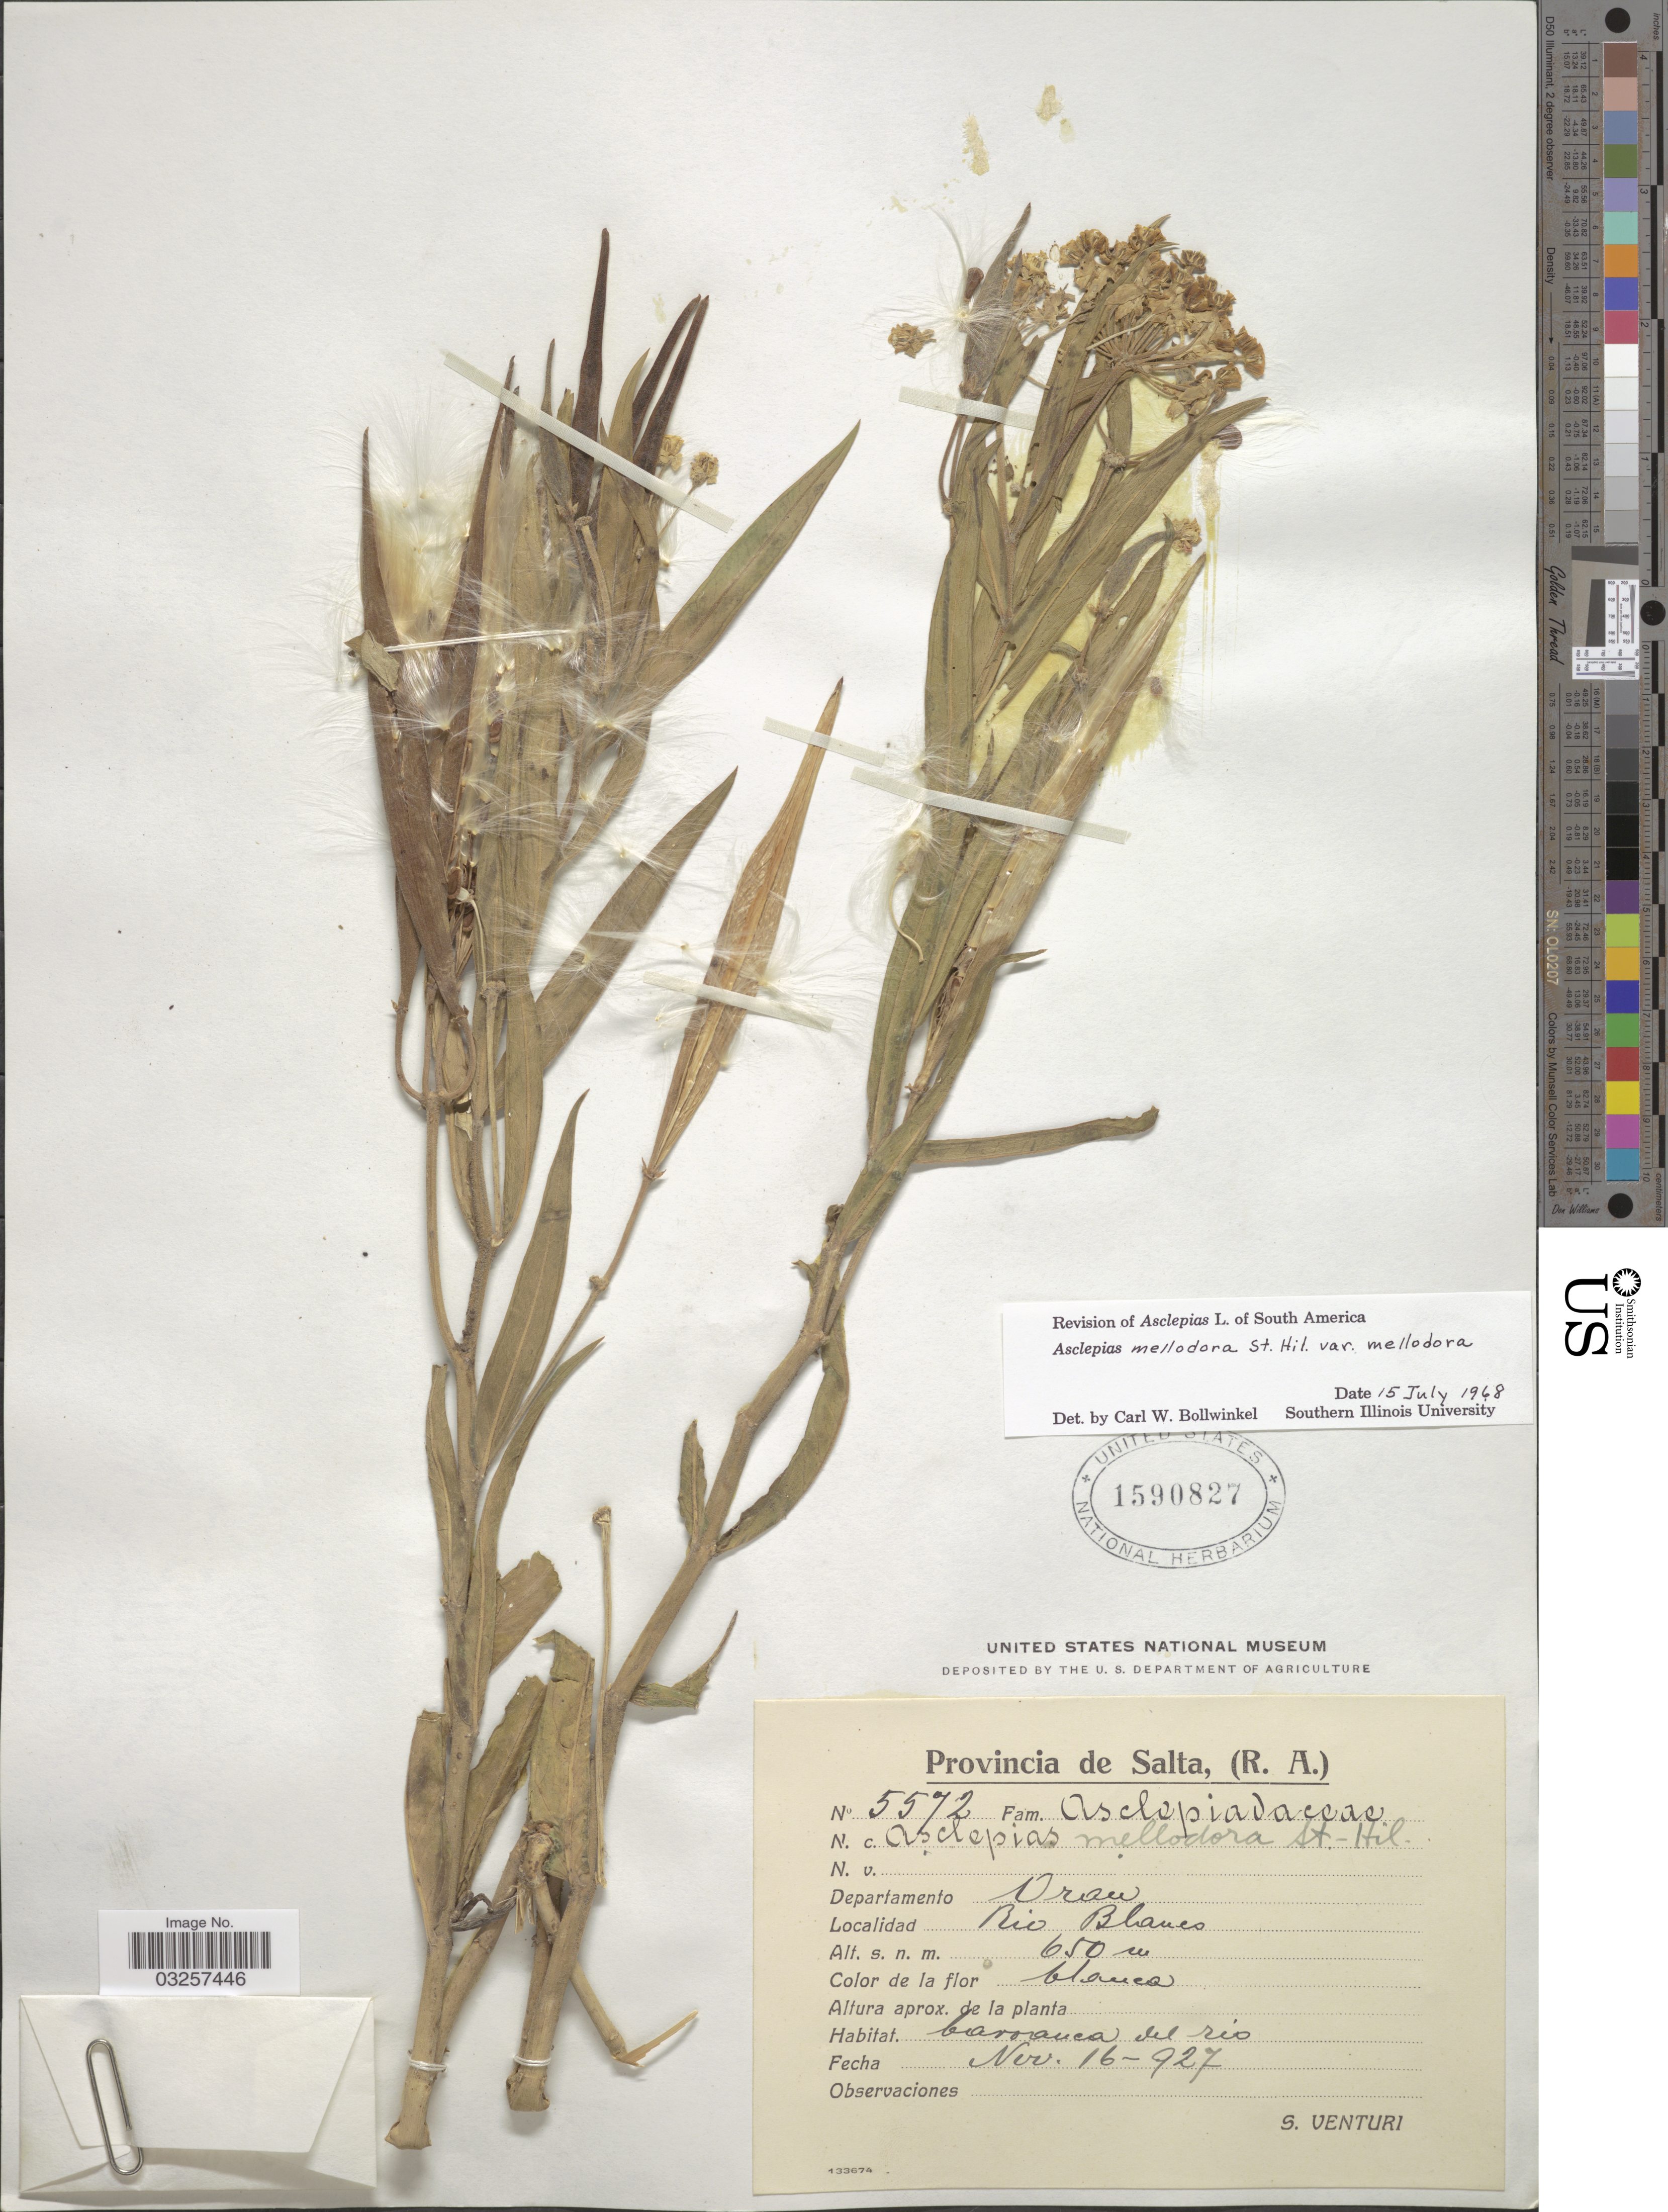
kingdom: Plantae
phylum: Tracheophyta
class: Magnoliopsida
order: Gentianales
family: Apocynaceae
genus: Asclepias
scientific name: Asclepias mellodora var. mellodora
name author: A. St.-Hil.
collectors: S. Venturi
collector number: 5572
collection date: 1927-11-16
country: Argentina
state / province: Salta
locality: Provincia de Salta. Departamento Oran. Rio Blanco.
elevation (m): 650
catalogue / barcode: US 1590827